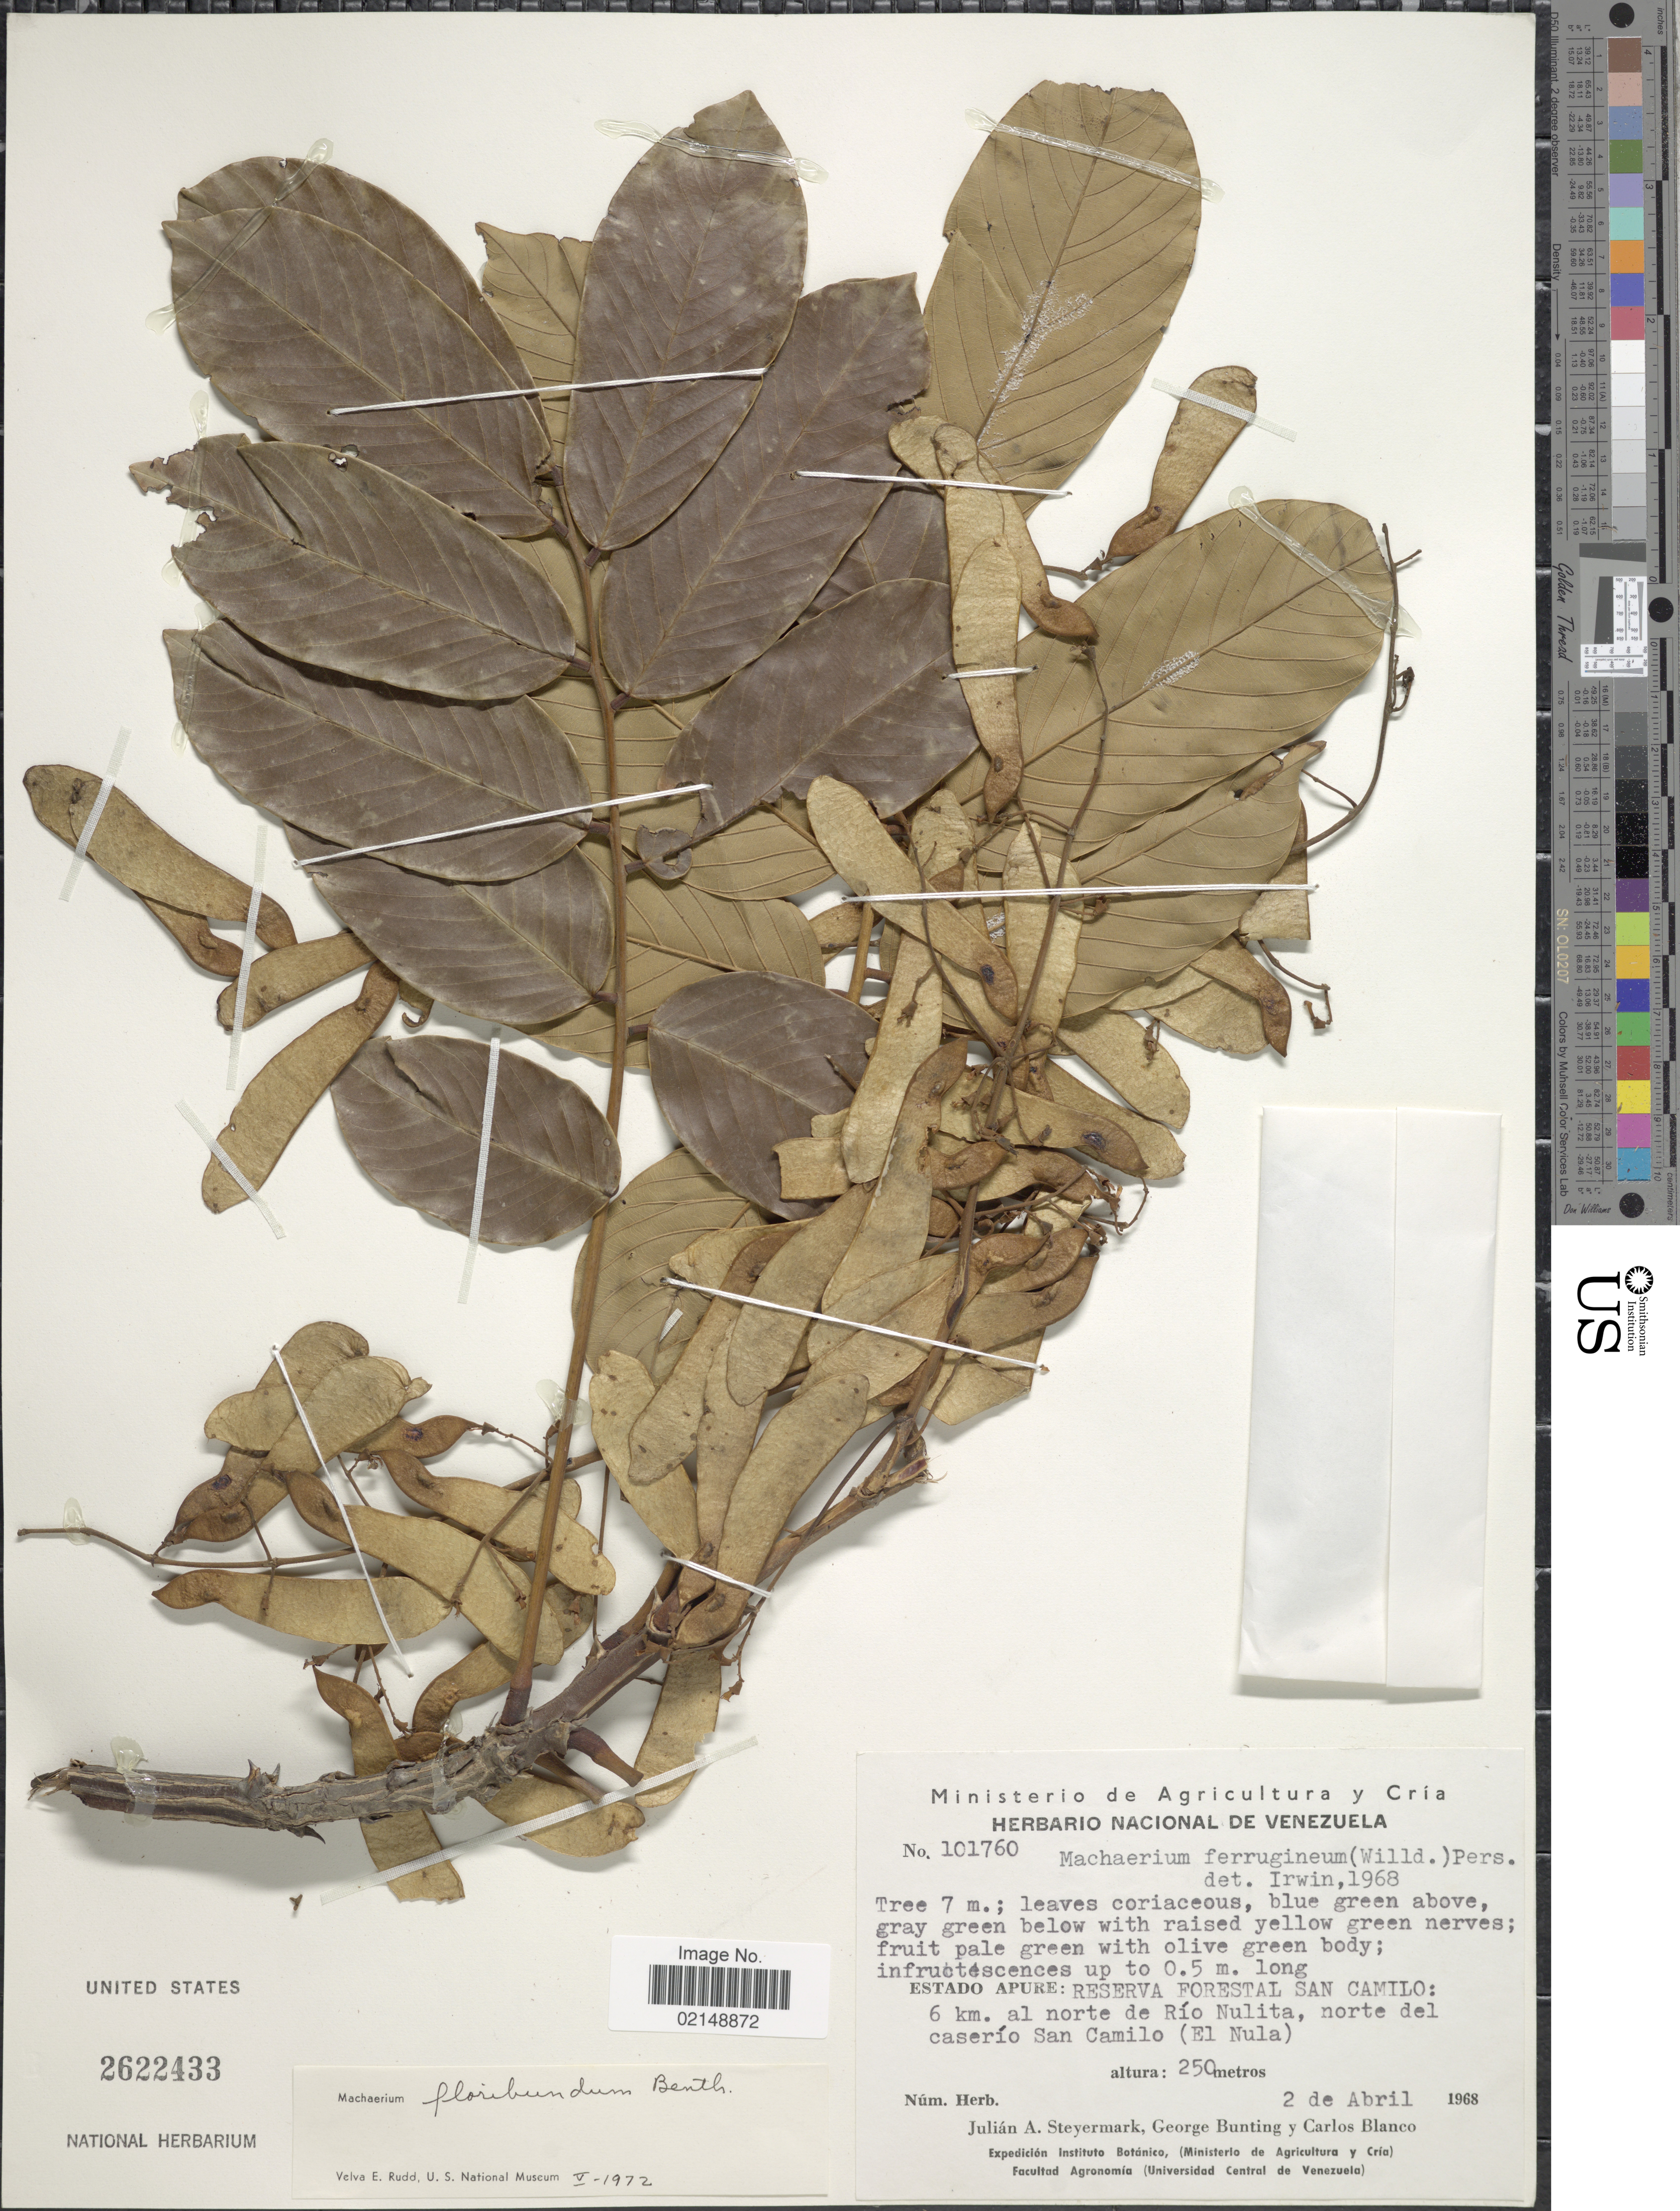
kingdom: Plantae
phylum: Tracheophyta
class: Magnoliopsida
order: Fabales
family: Fabaceae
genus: Machaerium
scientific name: Machaerium floribundum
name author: Benth.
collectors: J. Steyermark, G. S. Bunting & C. Blanco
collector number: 101760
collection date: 1968-04-02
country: Venezuela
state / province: Apure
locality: Reserva Forestal San Camilo: 6 km. al norte de Rio Nulita, norte del caserio San Camilo (El Nula)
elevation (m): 250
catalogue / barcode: US 2622433